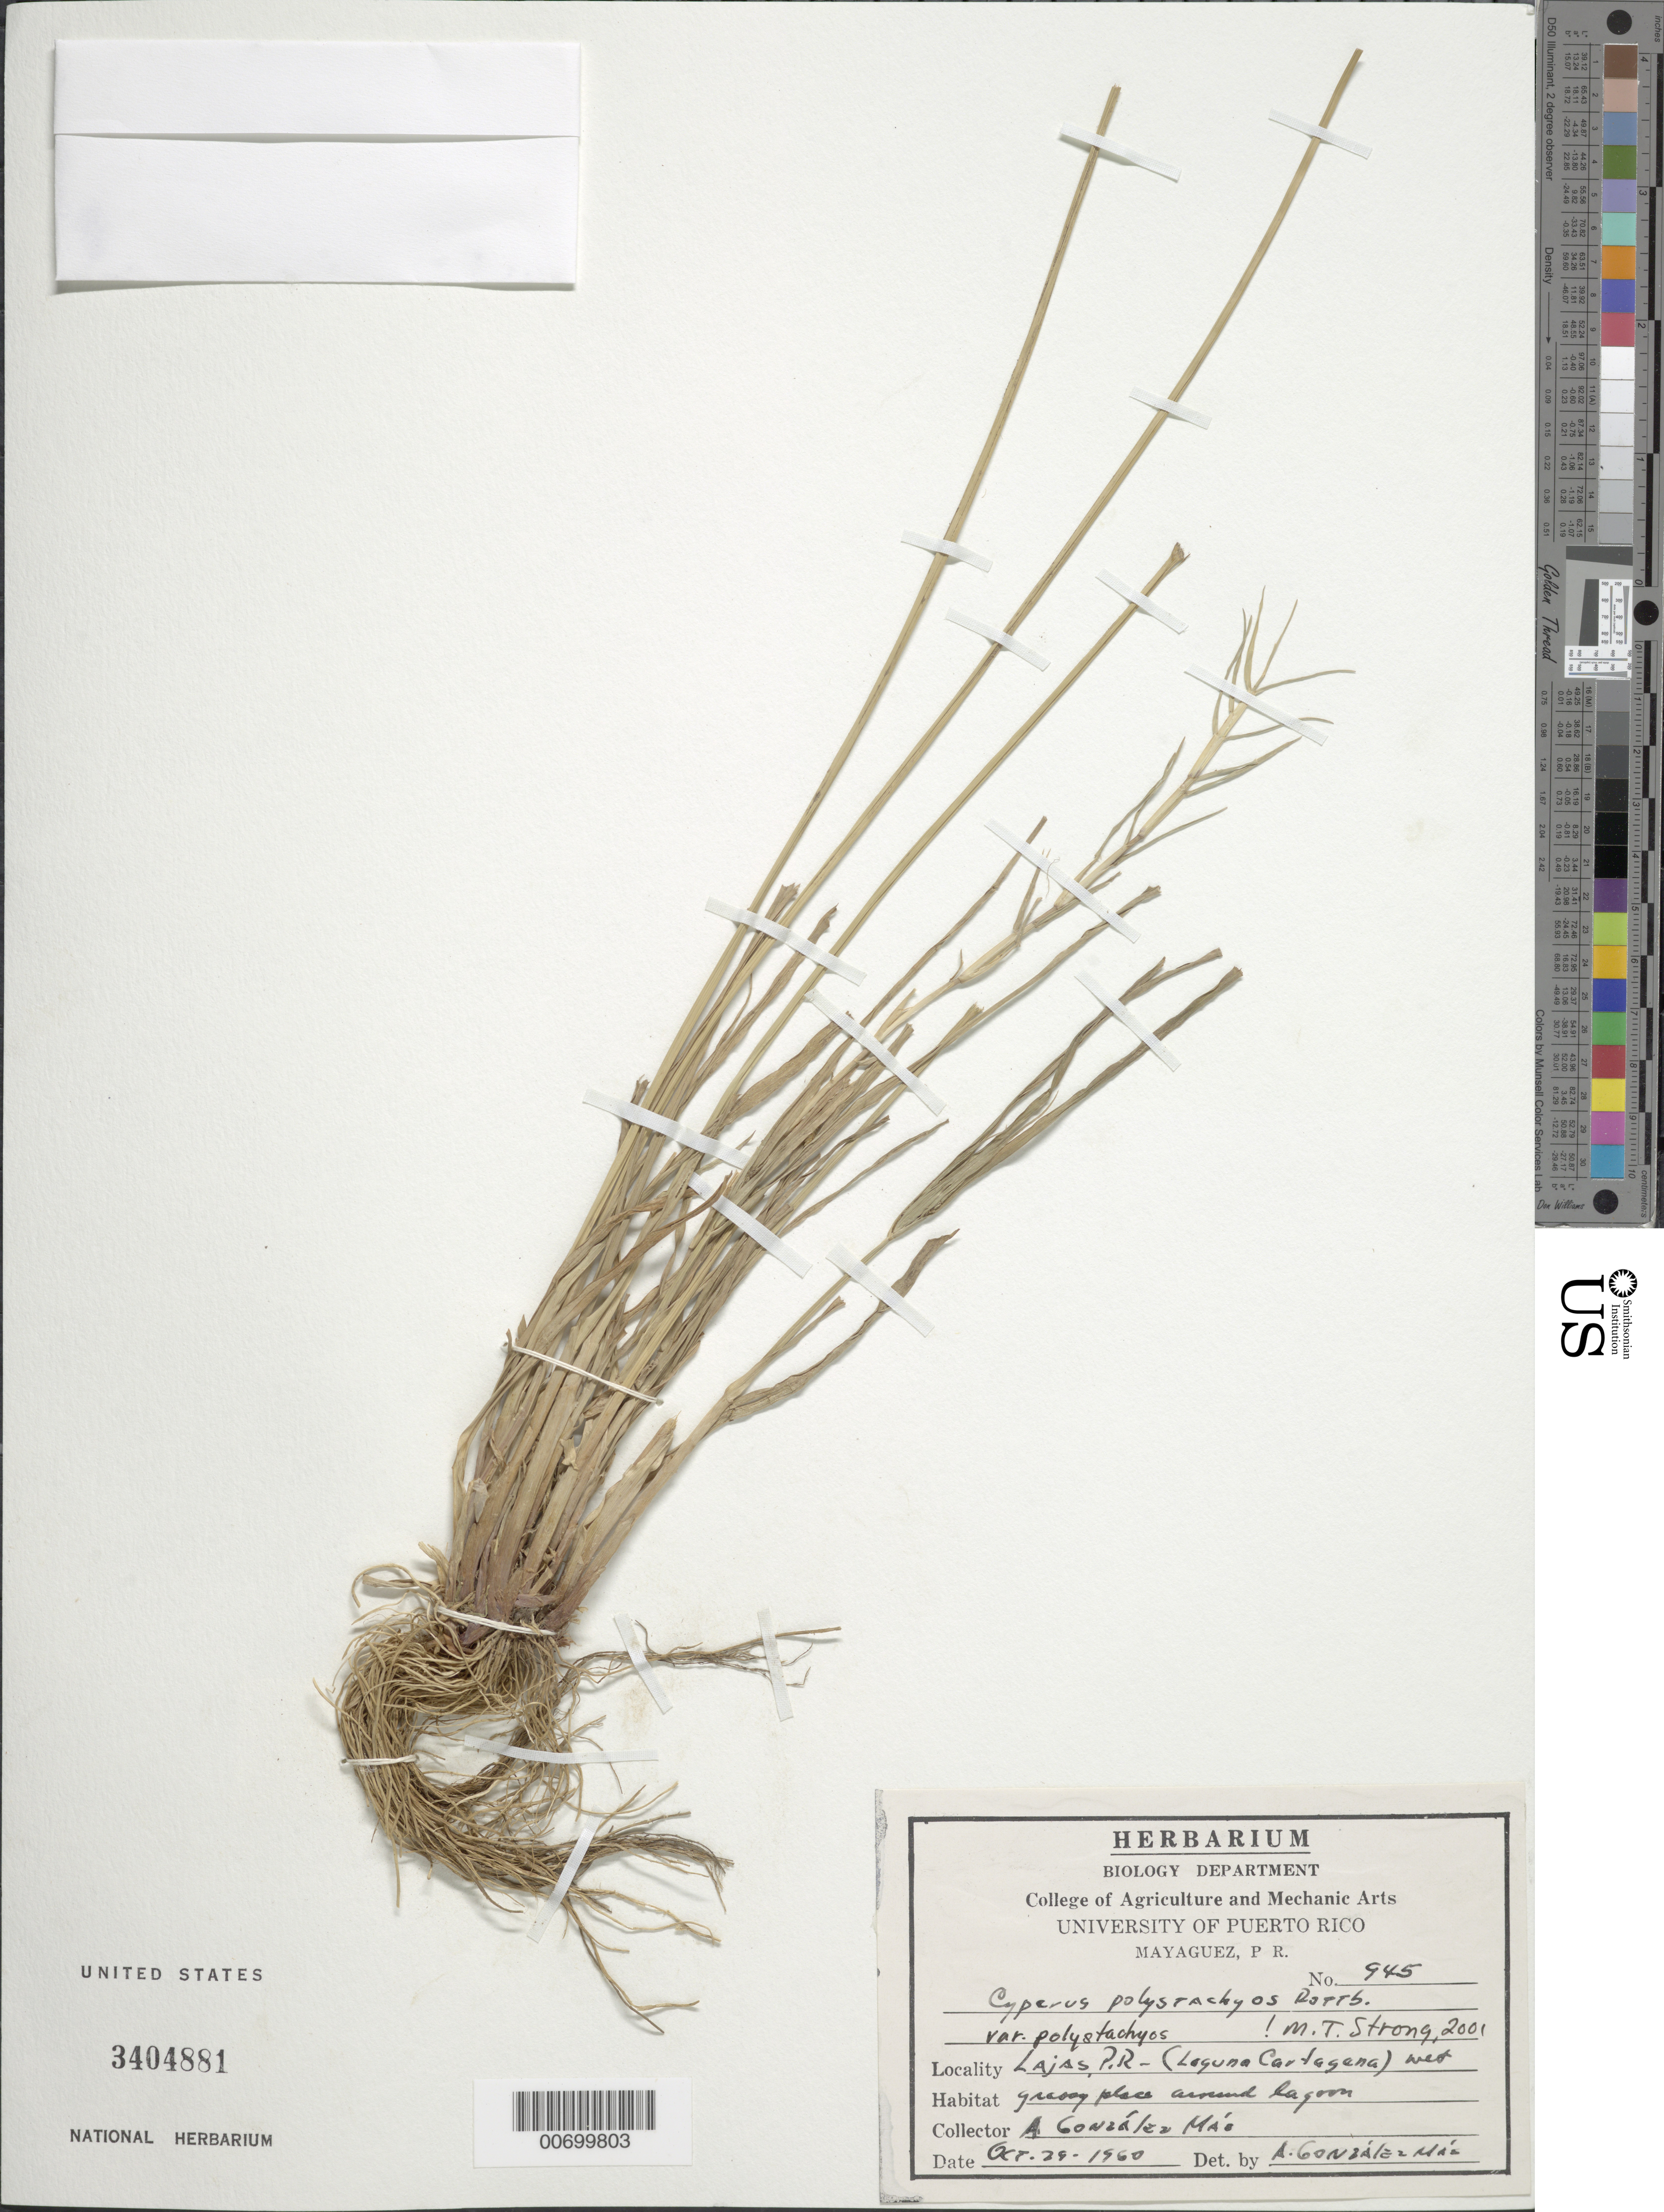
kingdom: Plantae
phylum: Tracheophyta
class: Liliopsida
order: Poales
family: Cyperaceae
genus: Cyperus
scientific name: Cyperus polystachyos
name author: Rottb.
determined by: Strong, M. T., (US), Smithsonian Institution - National Museum of Natural History (UNITED STATES)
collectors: A. González Más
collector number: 945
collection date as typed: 29 Oct 1960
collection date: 1960-10-29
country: Puerto Rico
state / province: Lajas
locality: Lajas: Laguna Cartagena.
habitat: Wet grassy place around lagoon.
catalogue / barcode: US 3404881